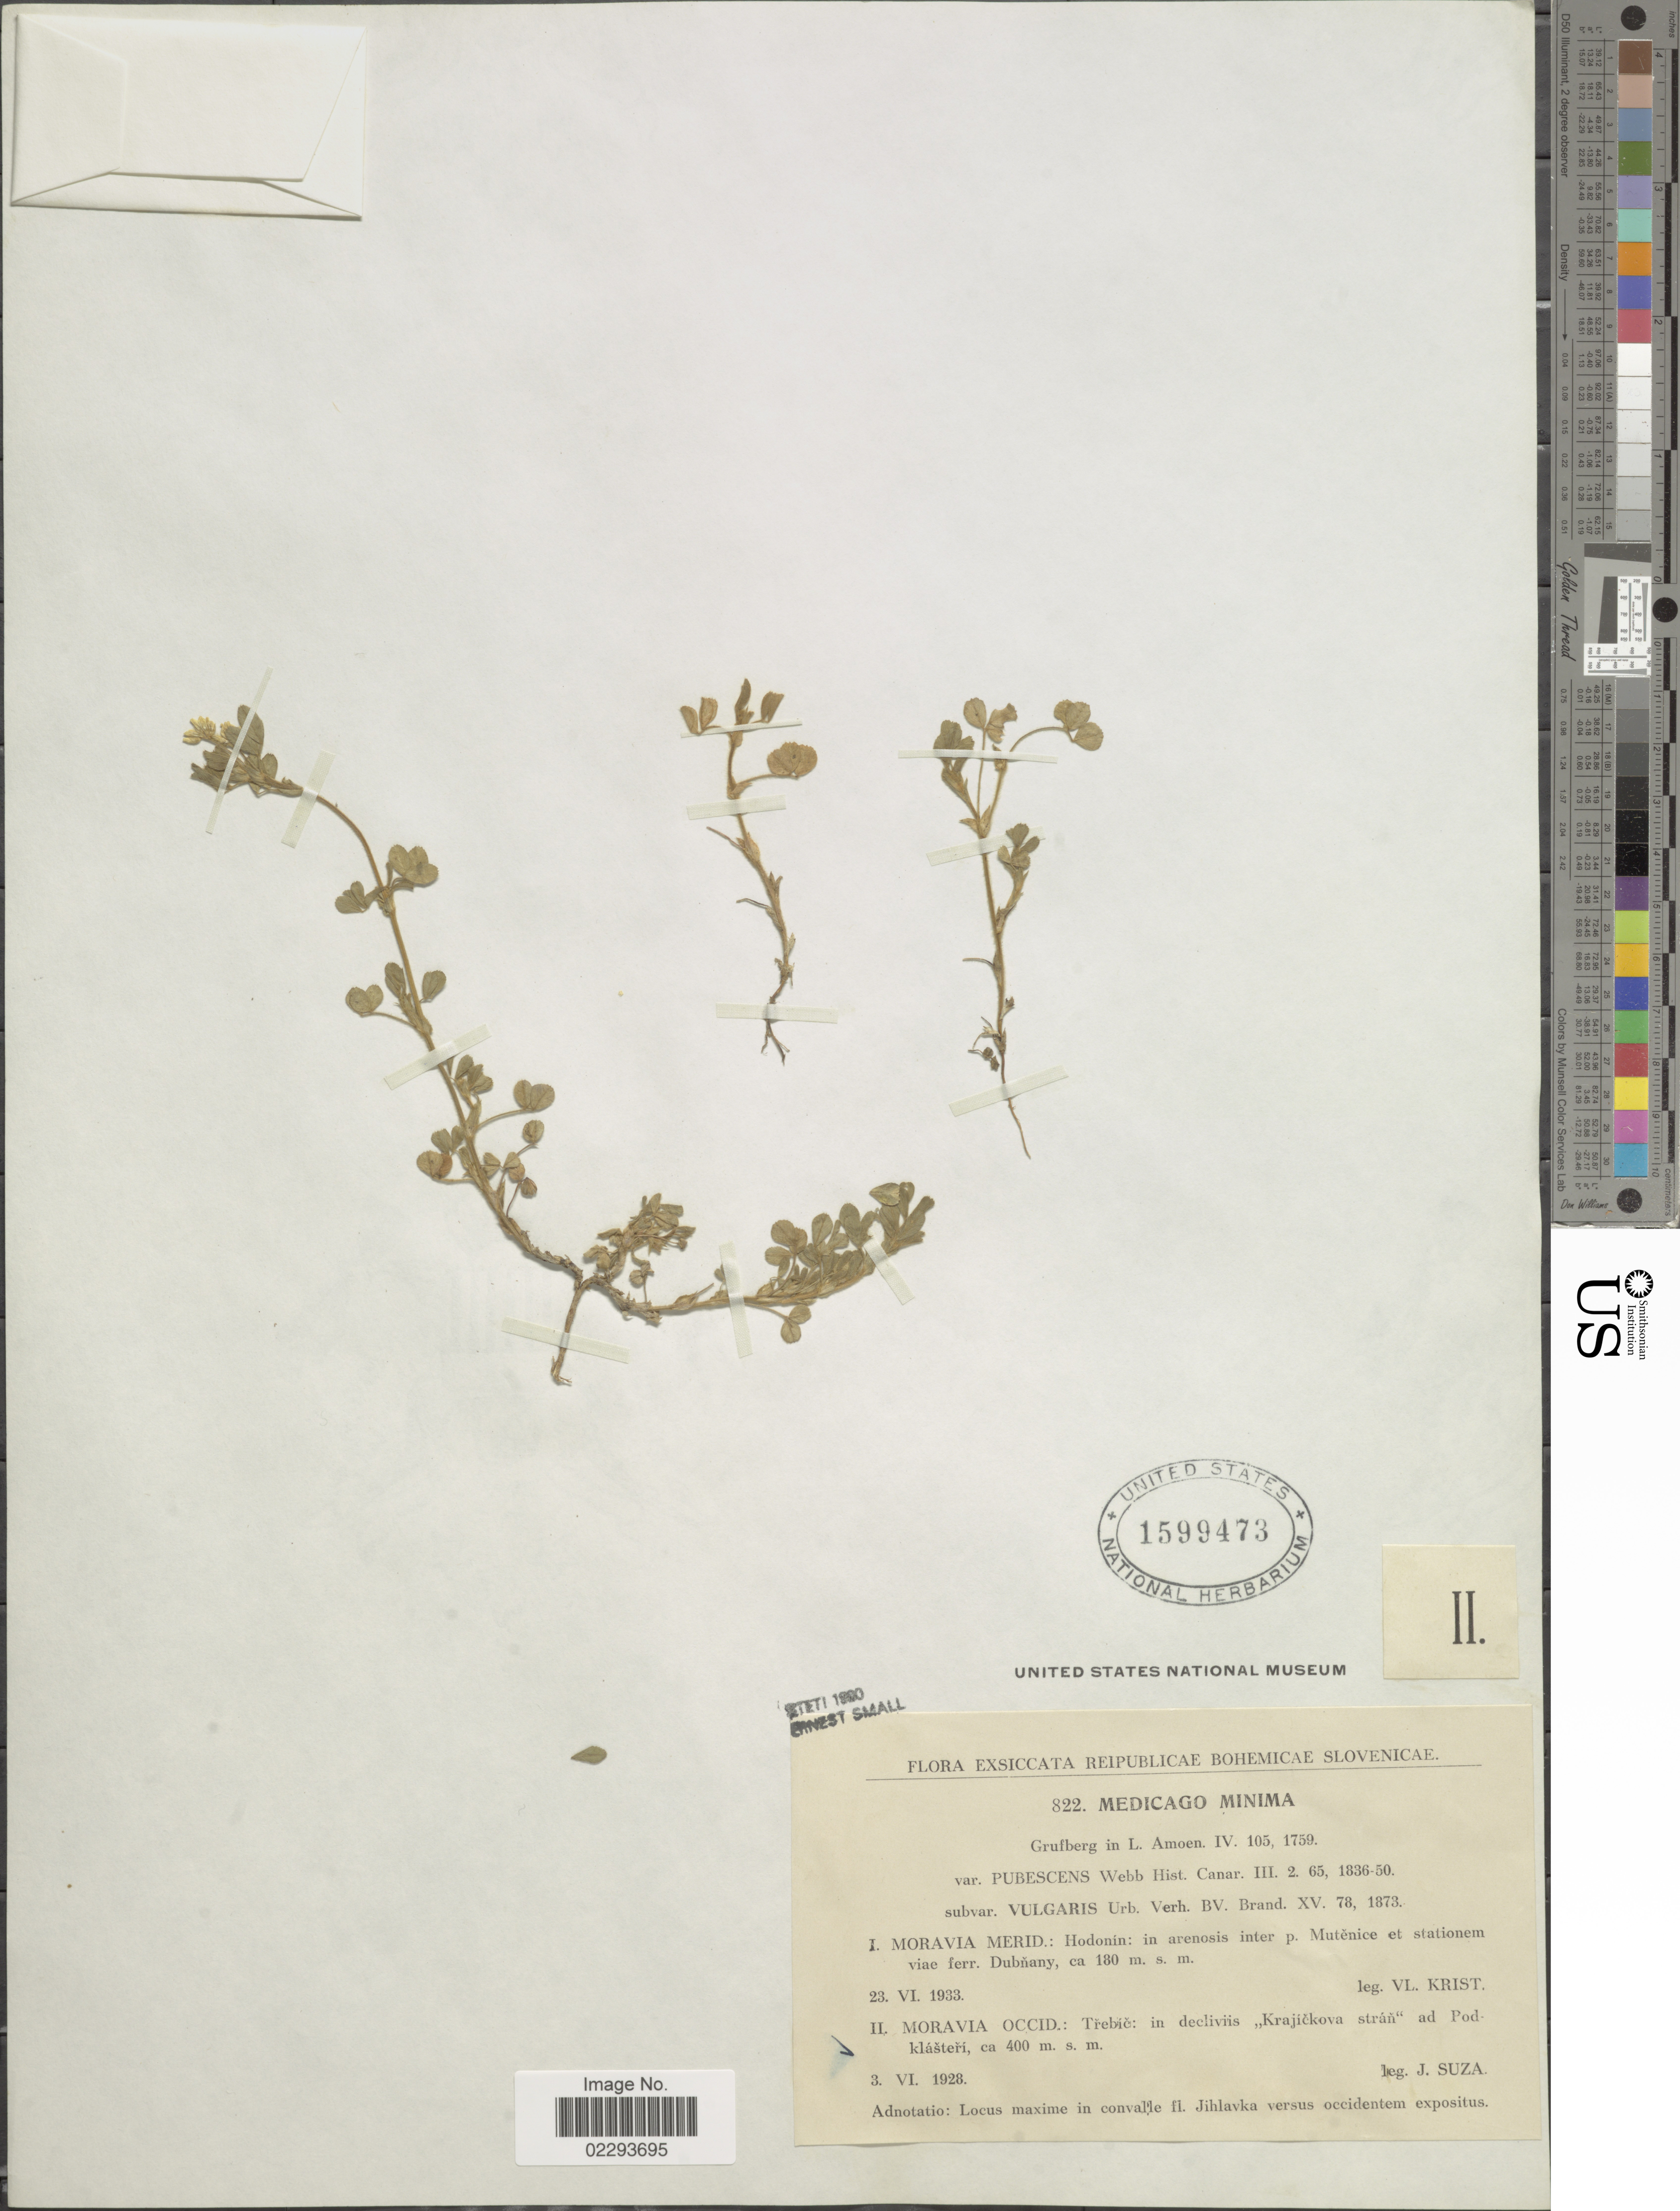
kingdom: Plantae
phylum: Tracheophyta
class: Magnoliopsida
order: Fabales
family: Fabaceae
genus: Medicago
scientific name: Medicago minima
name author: Lam.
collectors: V. Krist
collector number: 822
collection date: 1933-06-23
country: Czechia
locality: Bohemicae Slovenicae, Moravia Merid: Hodonin: in arenosis inter p. Mutenice et Stationem viae ferr. Dubanany.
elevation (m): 180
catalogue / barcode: US 1599473